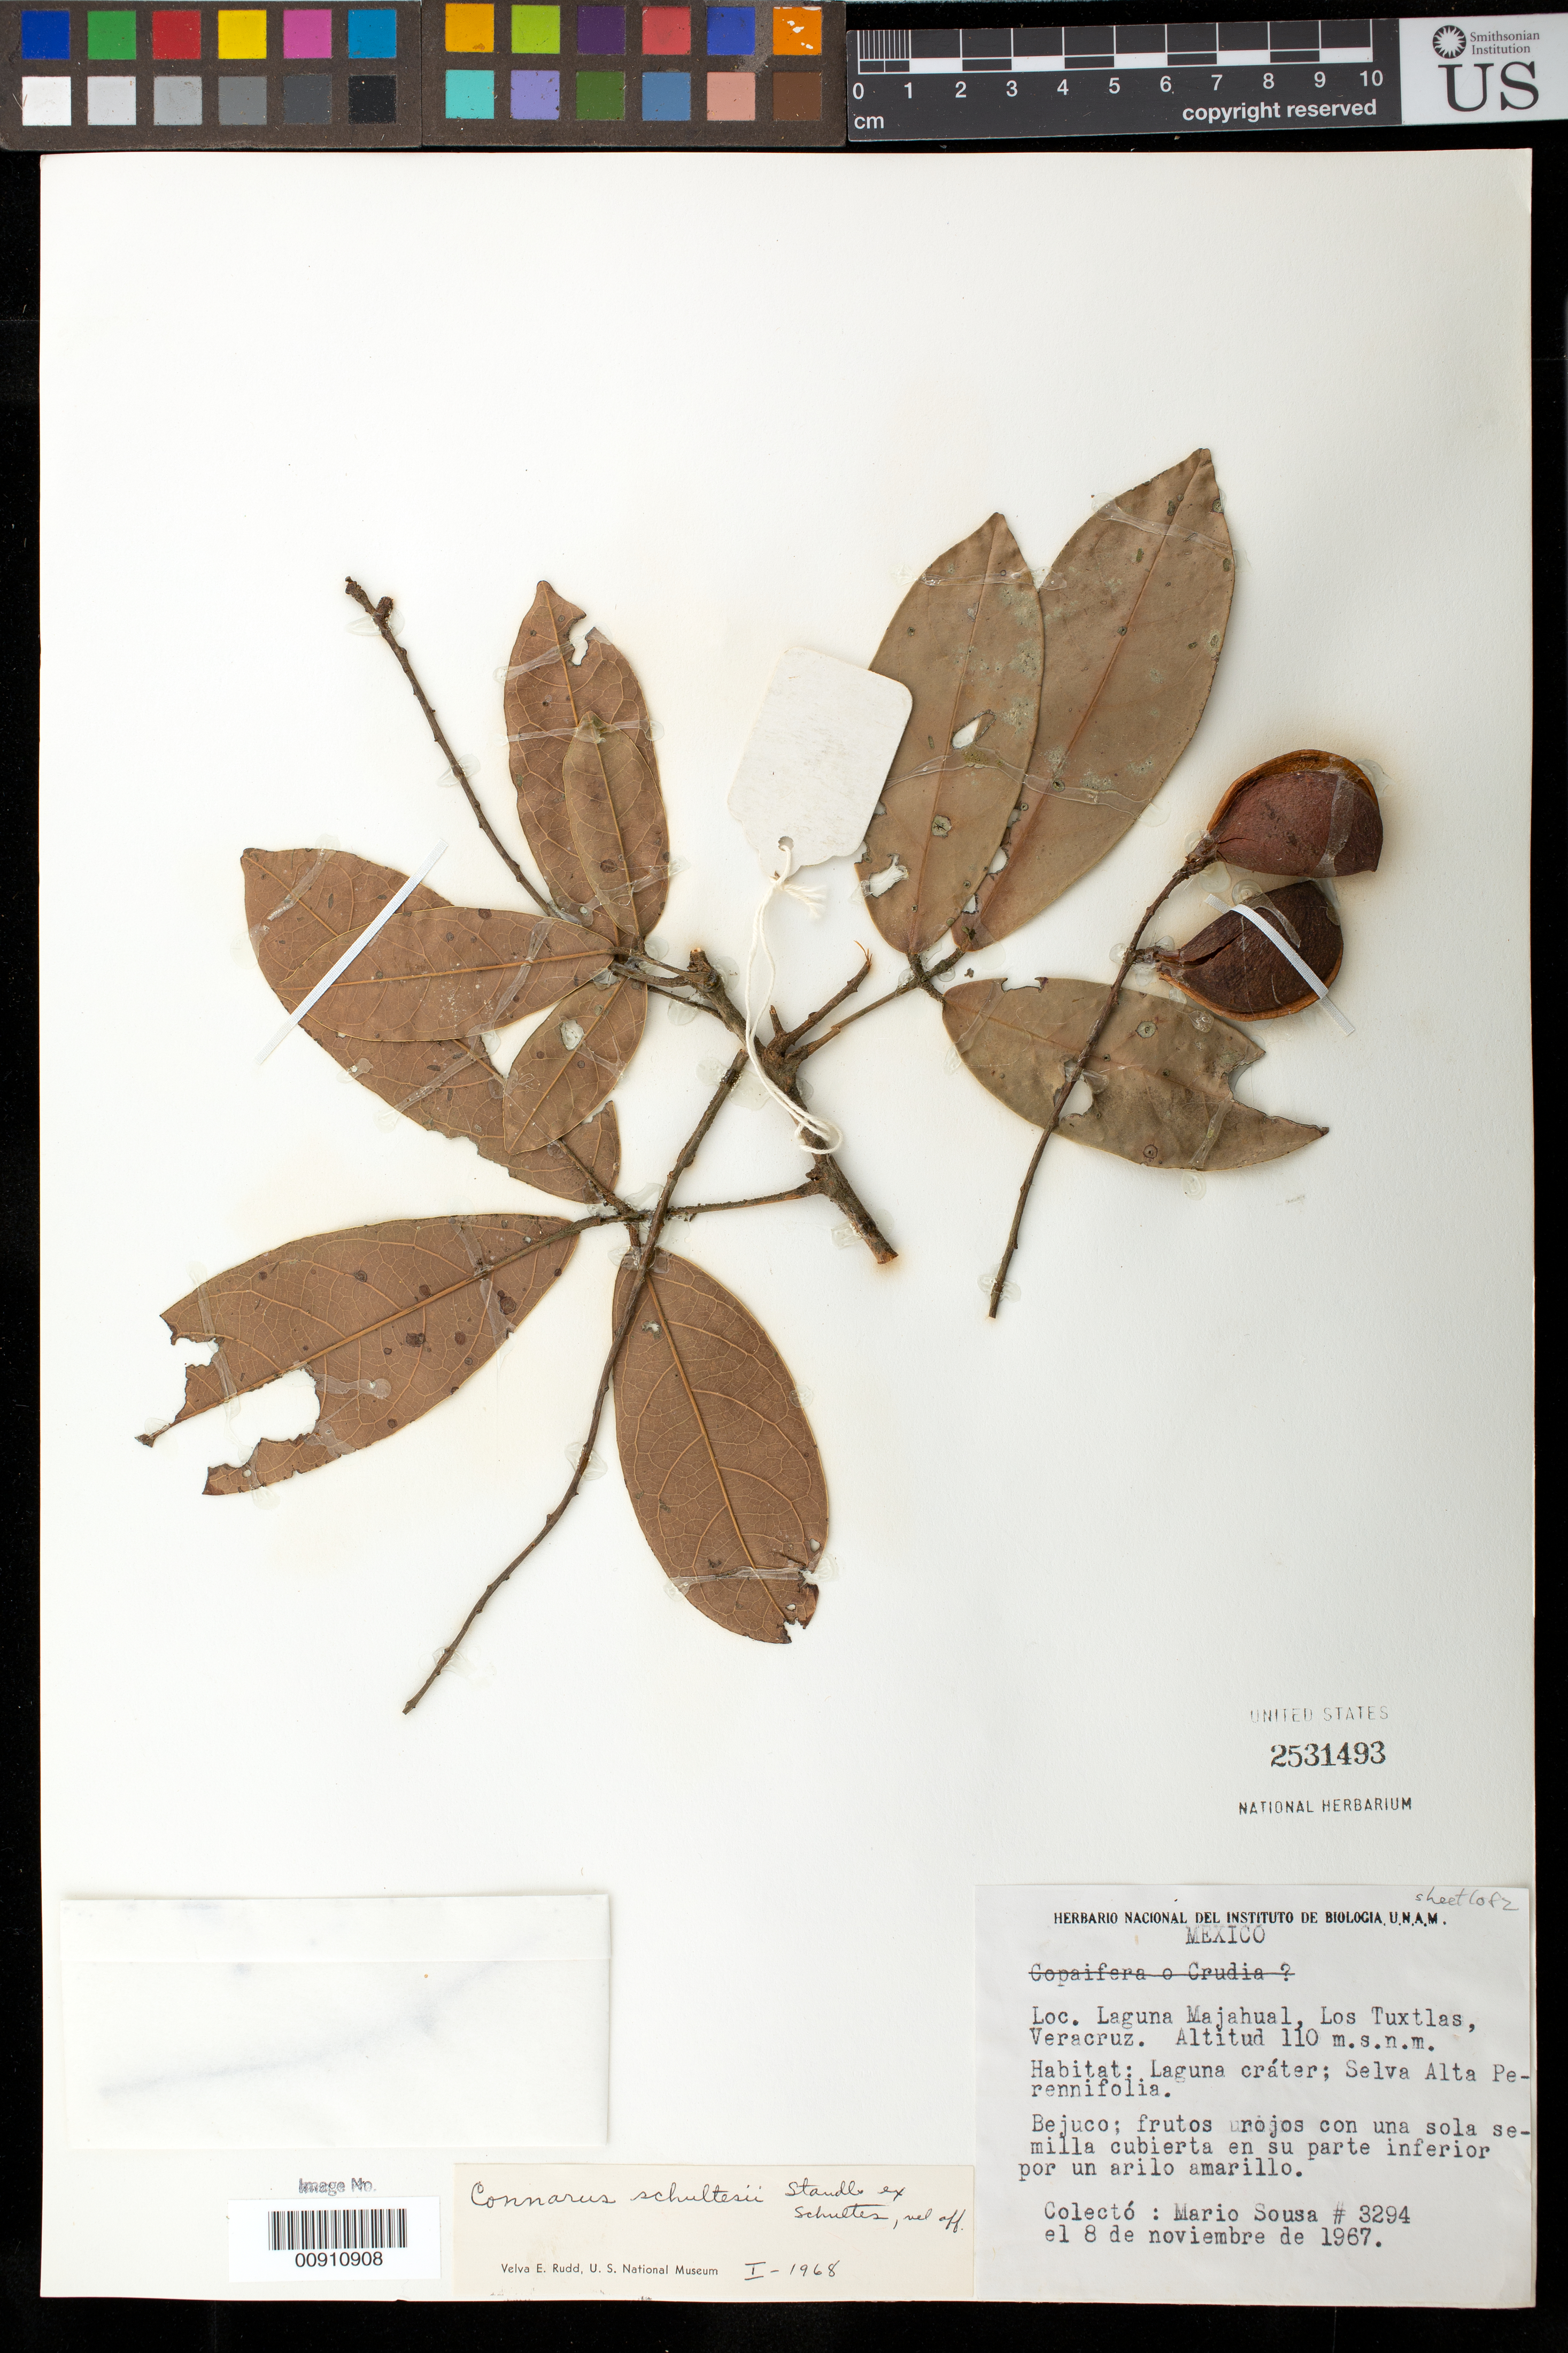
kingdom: Plantae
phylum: Tracheophyta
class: Magnoliopsida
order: Oxalidales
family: Connaraceae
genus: Connarus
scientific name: Connarus schultesii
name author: Standl.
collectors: M. Sousa S.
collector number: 3294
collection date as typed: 08 Nov 1967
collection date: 1967-11-08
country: Mexico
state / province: Veracruz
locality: Laguna Majahual, Los Tuxtlas, Veracruz.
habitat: Laguna cráter; Selva Alta Perennifolia.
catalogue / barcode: US 2531493